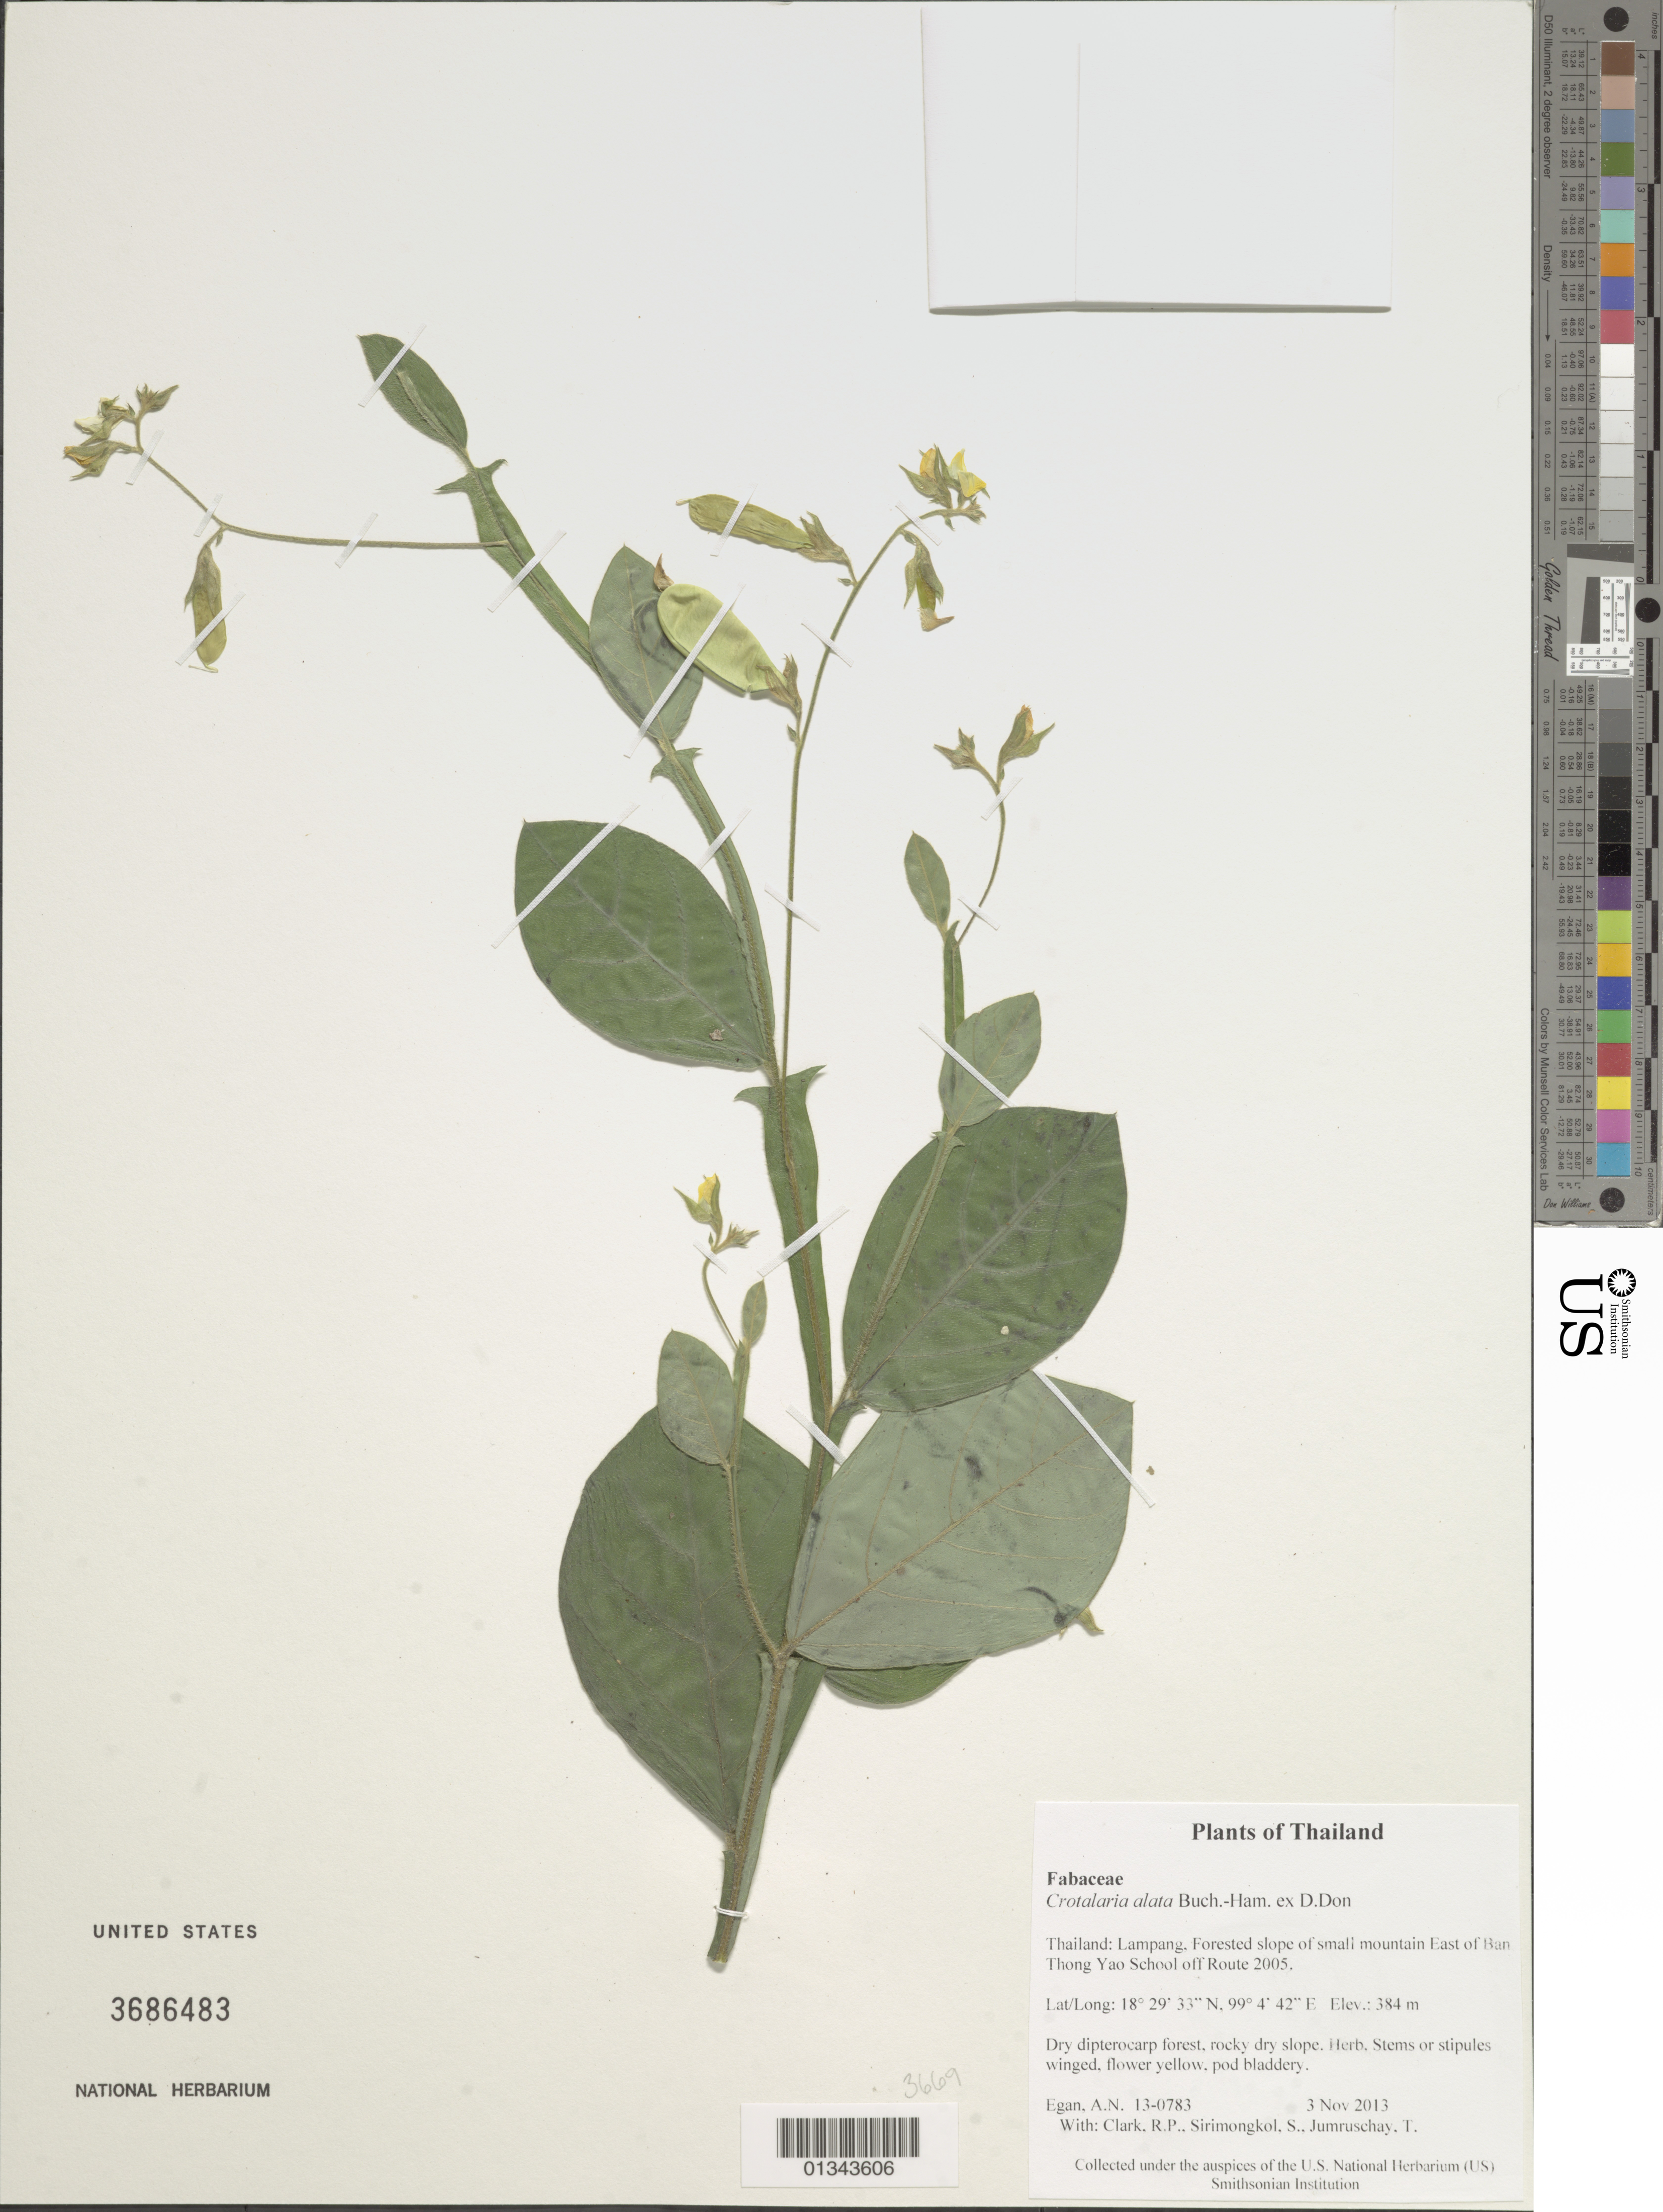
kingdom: Plantae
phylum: Tracheophyta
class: Magnoliopsida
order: Fabales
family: Fabaceae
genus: Crotalaria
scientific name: Crotalaria alata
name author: Buch.-Ham. ex D. Don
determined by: Egan, Ashley N., (US), Smithsonian Institution - National Museum of Natural History (UNITED STATES)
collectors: A. N. Egan, R. P. Clark, S. Sirimongkol & T. Jumruschay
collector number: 13-0783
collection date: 2013-11-03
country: Thailand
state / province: Lampang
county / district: Mueang Lampang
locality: Forested slope of small mountain East of Ban Thong Yao School off Route 2005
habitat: Dry dipterocarp forest, rocky dry slope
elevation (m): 384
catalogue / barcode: US 3686483